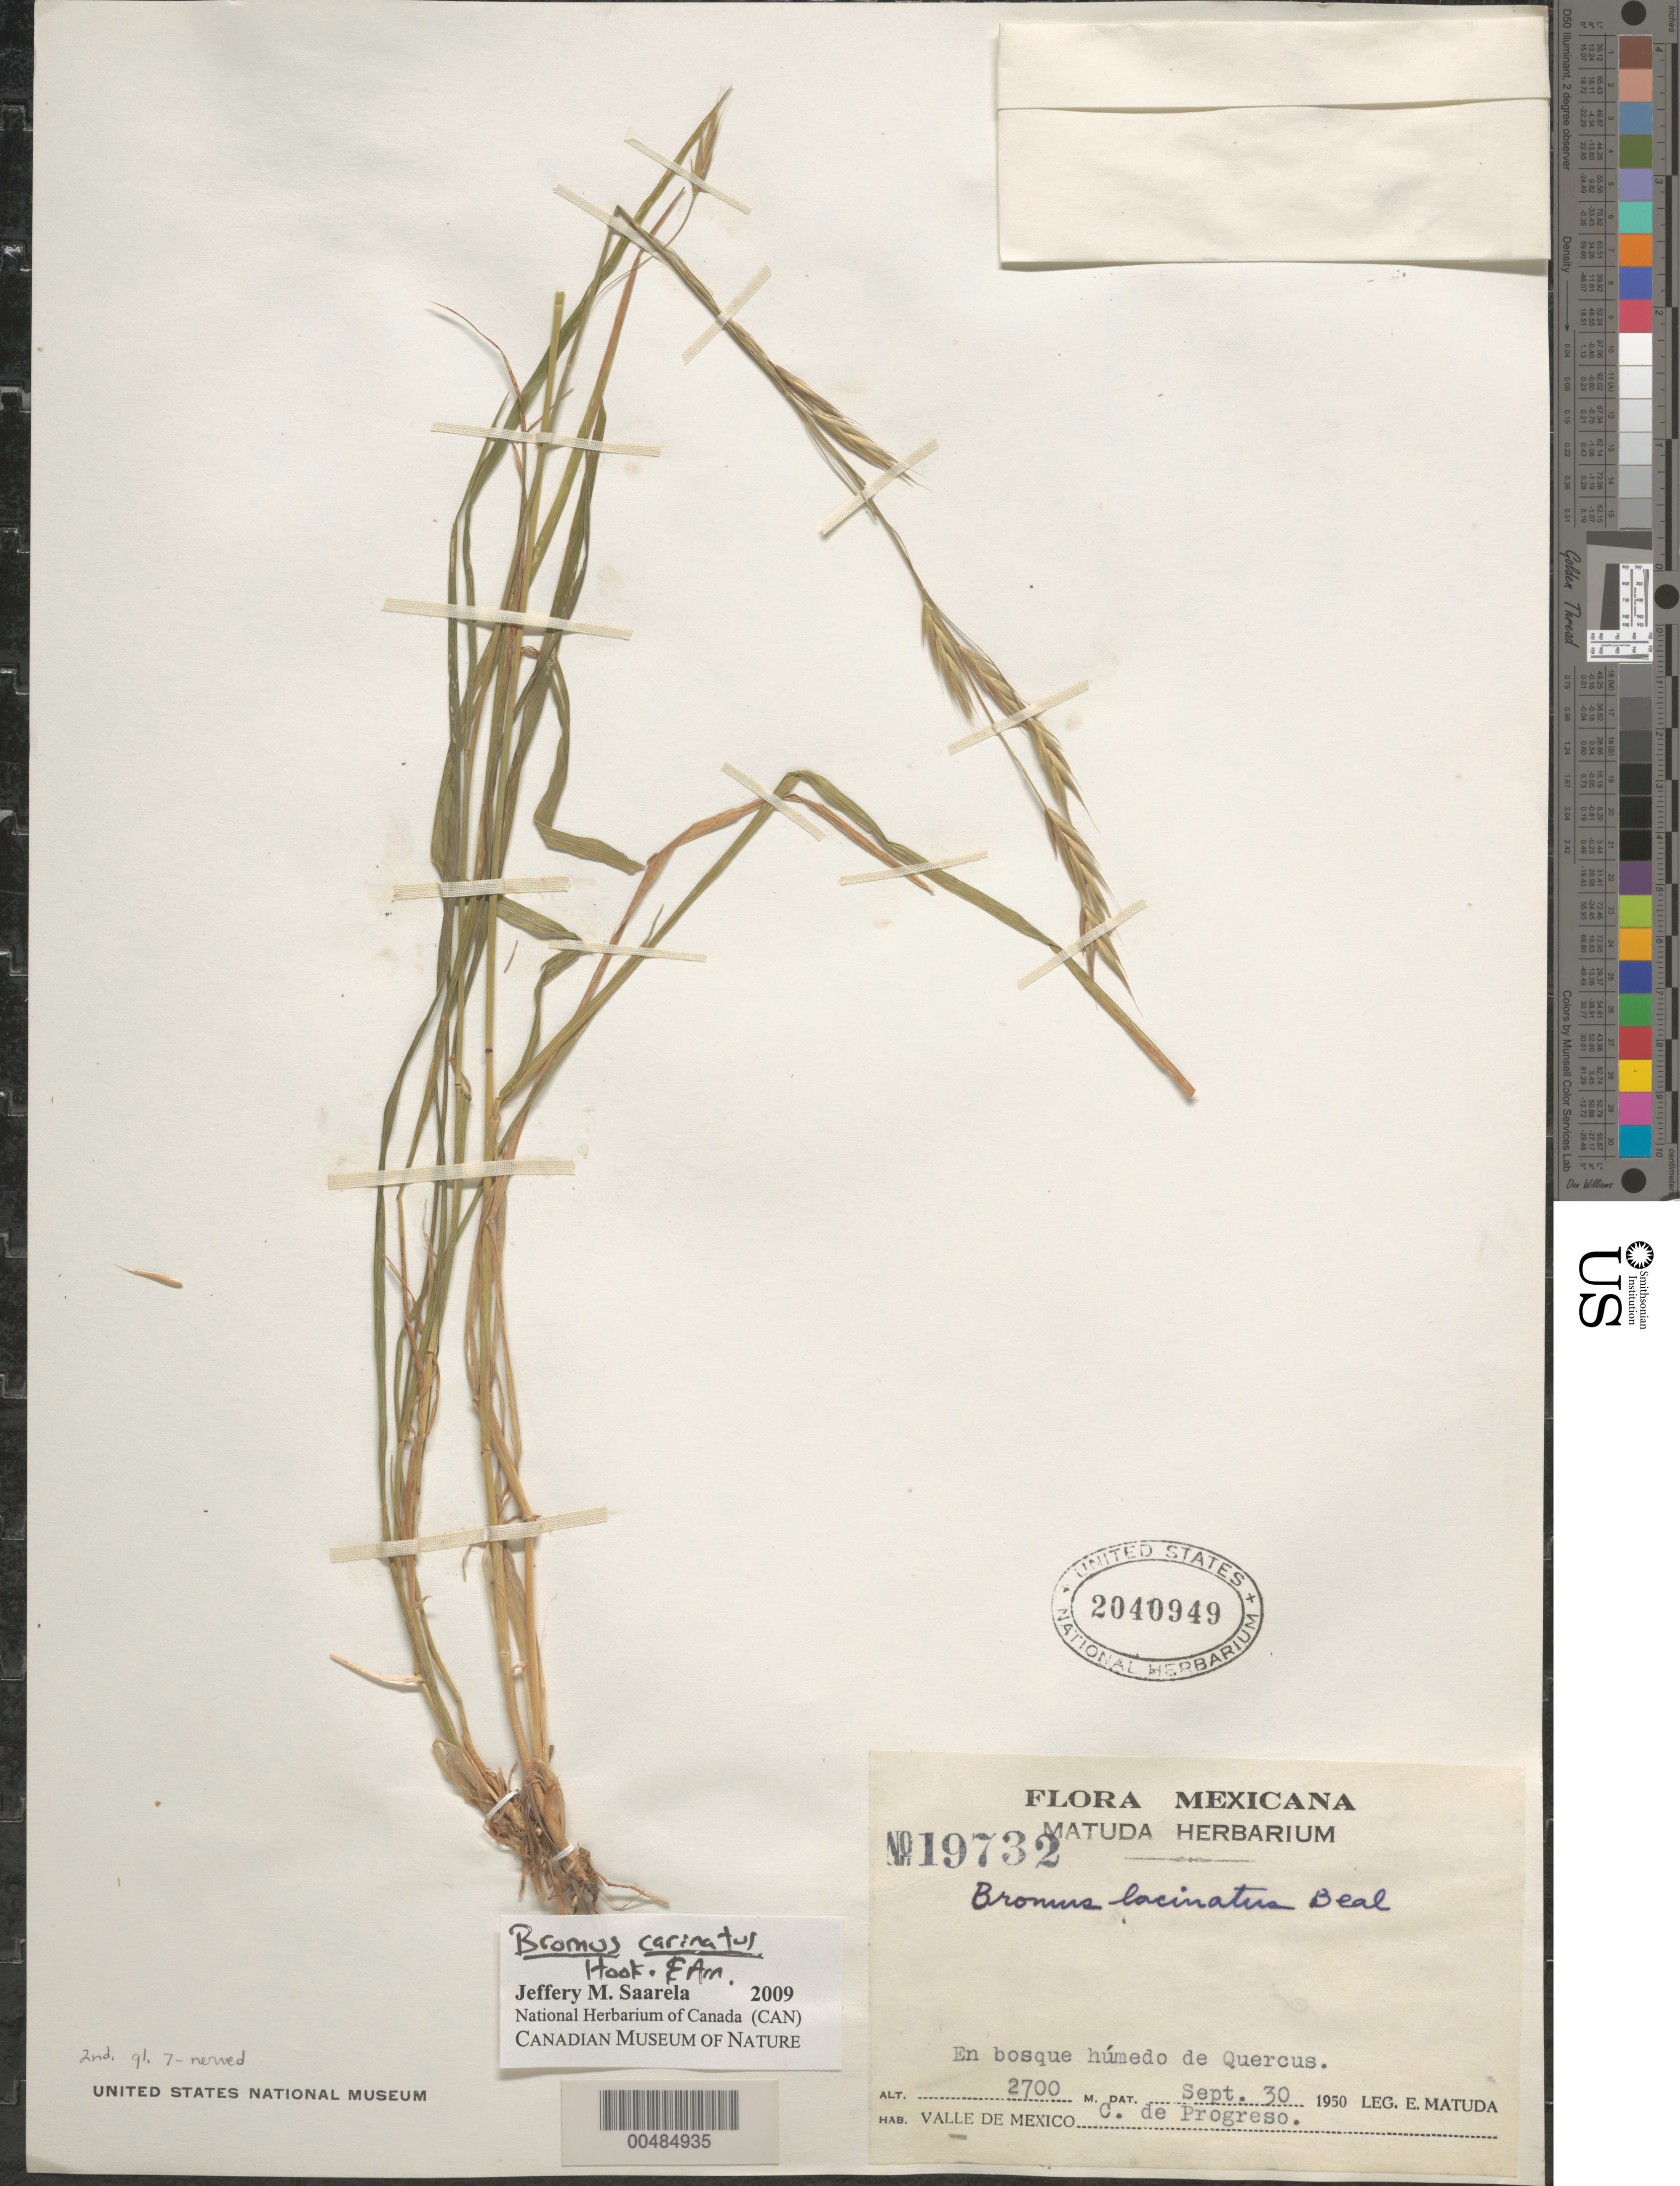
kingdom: Plantae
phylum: Tracheophyta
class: Liliopsida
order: Poales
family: Poaceae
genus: Bromus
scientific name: Bromus carinatus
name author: Hook. & Arn.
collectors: E. Matuda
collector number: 19732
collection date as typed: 30 Sep 1950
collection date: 1950-09-30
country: Mexico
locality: Valle de Mexico, C. de Progreso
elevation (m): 2700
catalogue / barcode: US 2040949